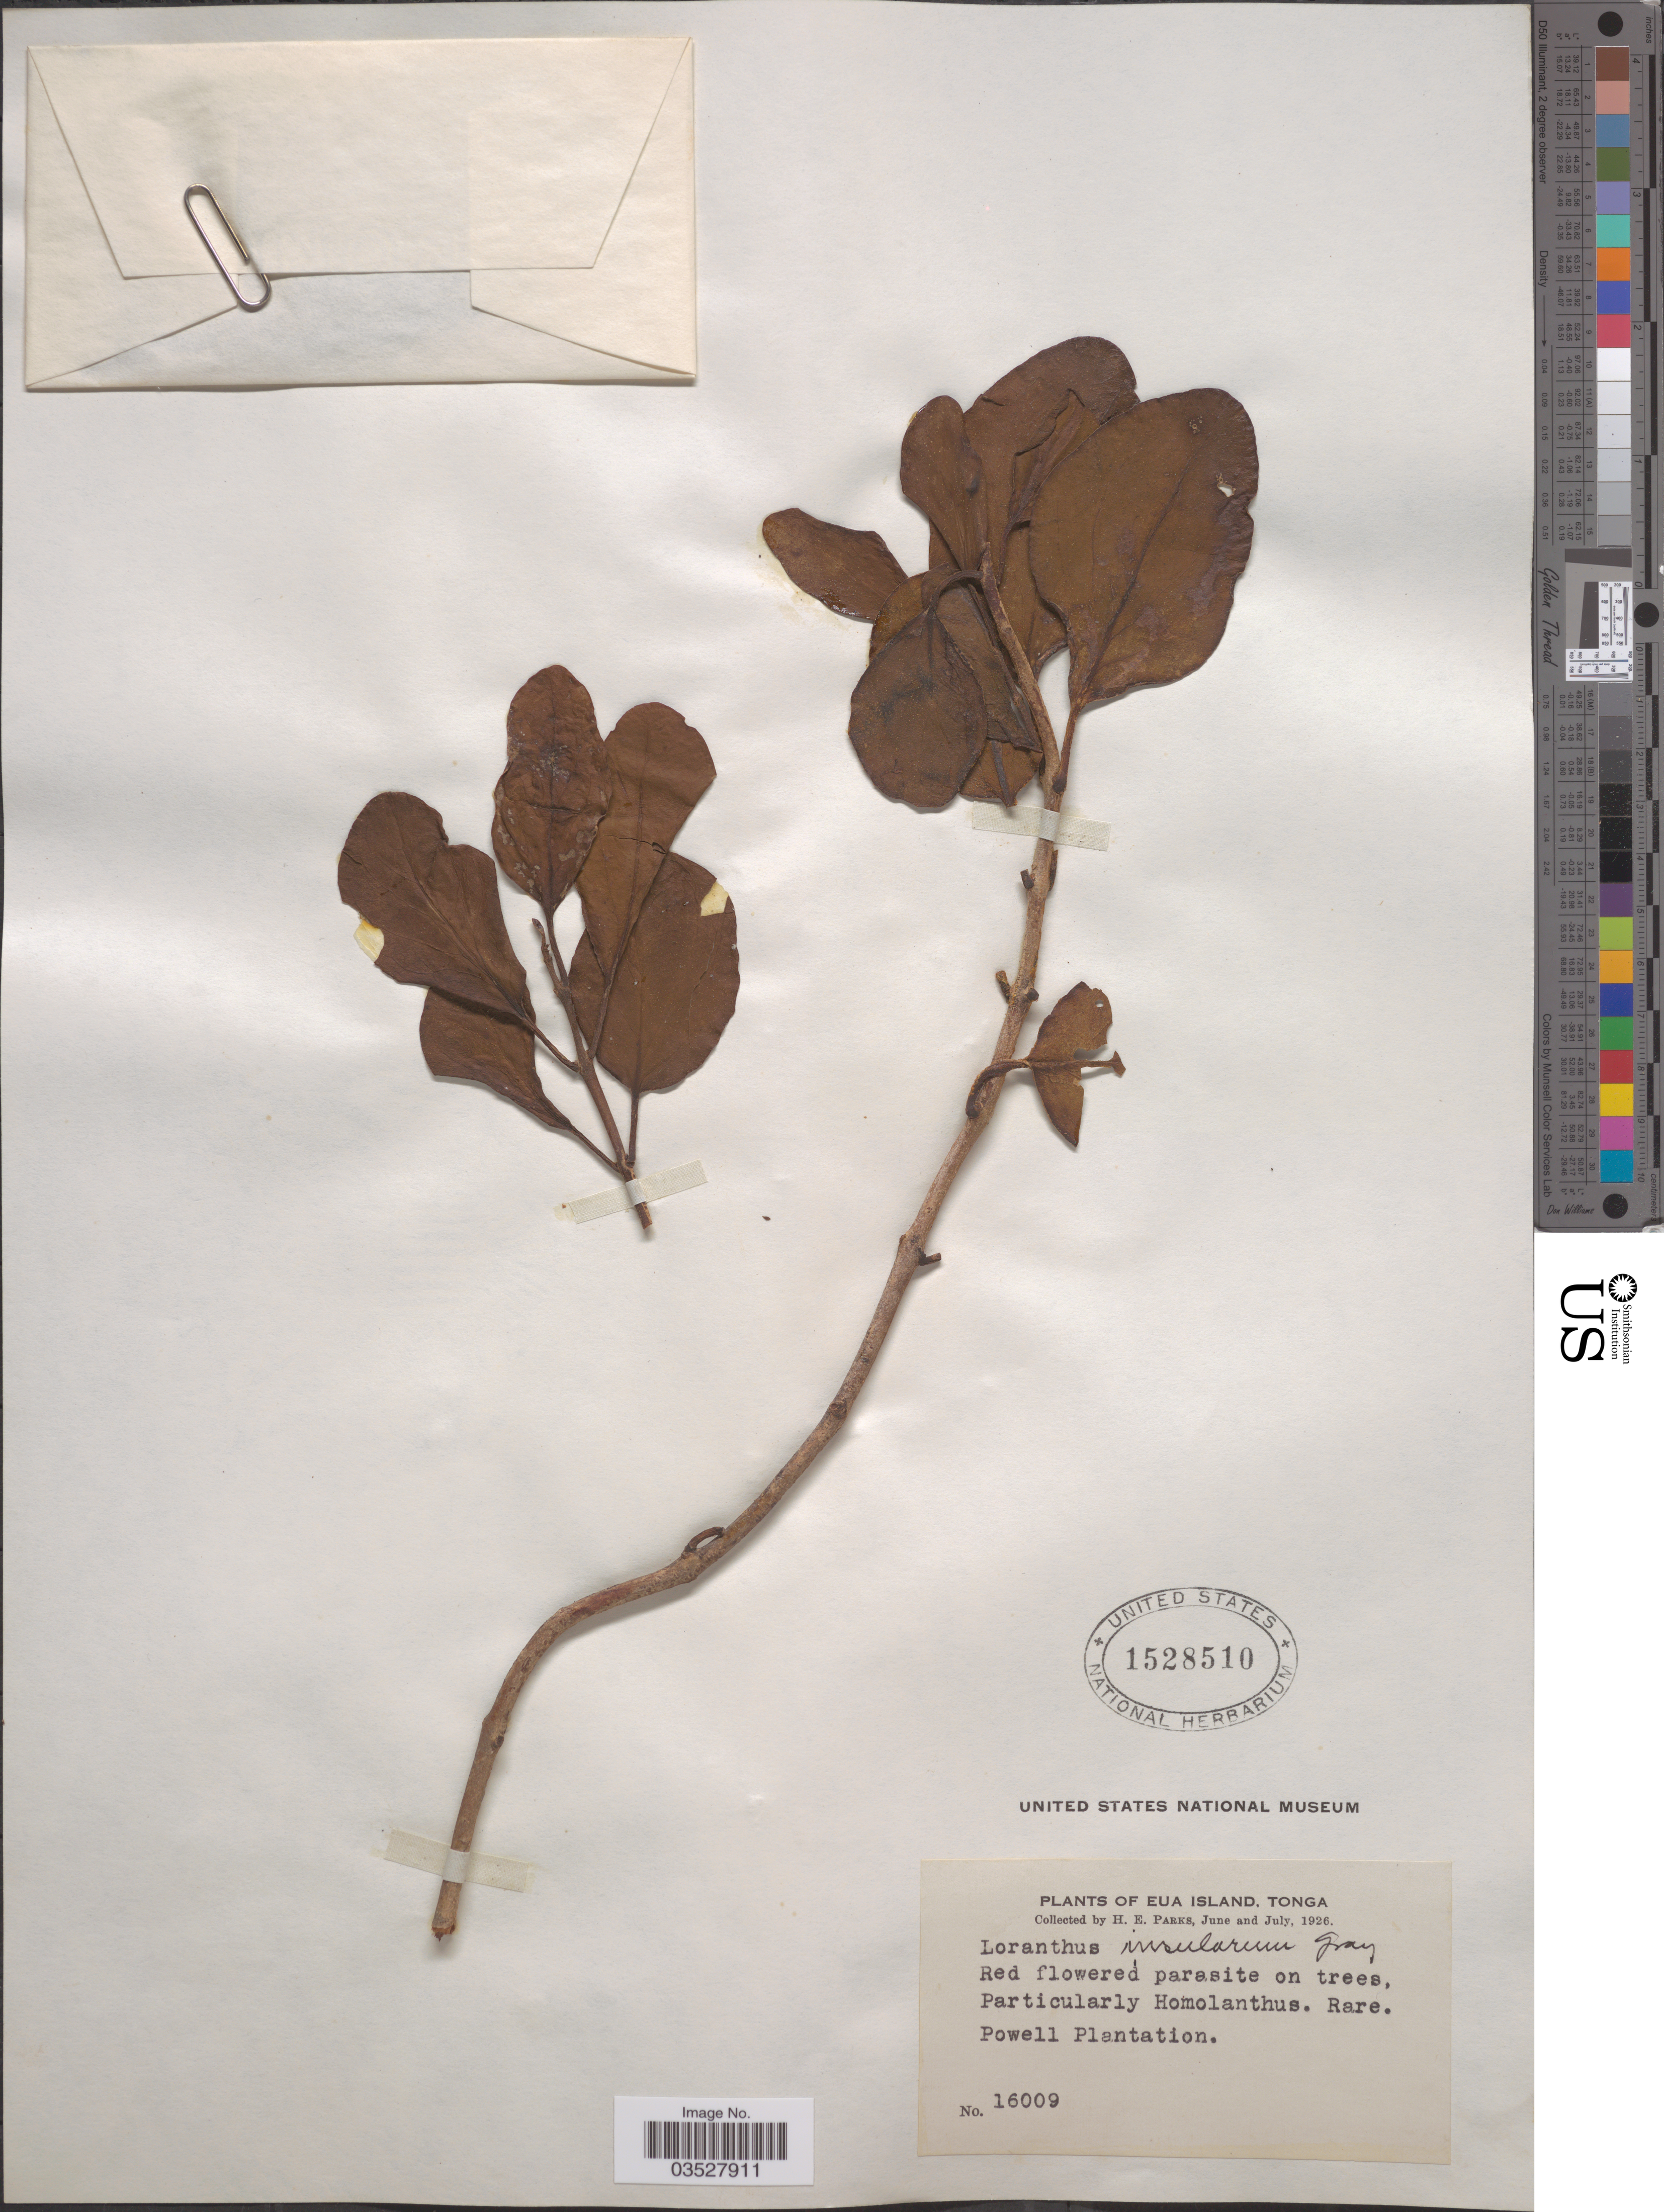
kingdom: Plantae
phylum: Tracheophyta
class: Magnoliopsida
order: Santalales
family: Loranthaceae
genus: Amylotheca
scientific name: Amylotheca insularum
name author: (A. Gray) Danser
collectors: H. E. Parks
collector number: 16009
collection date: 1926-06/1926-07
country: Tonga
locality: Eua Island. Powell Plantation.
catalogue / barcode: US 1528510